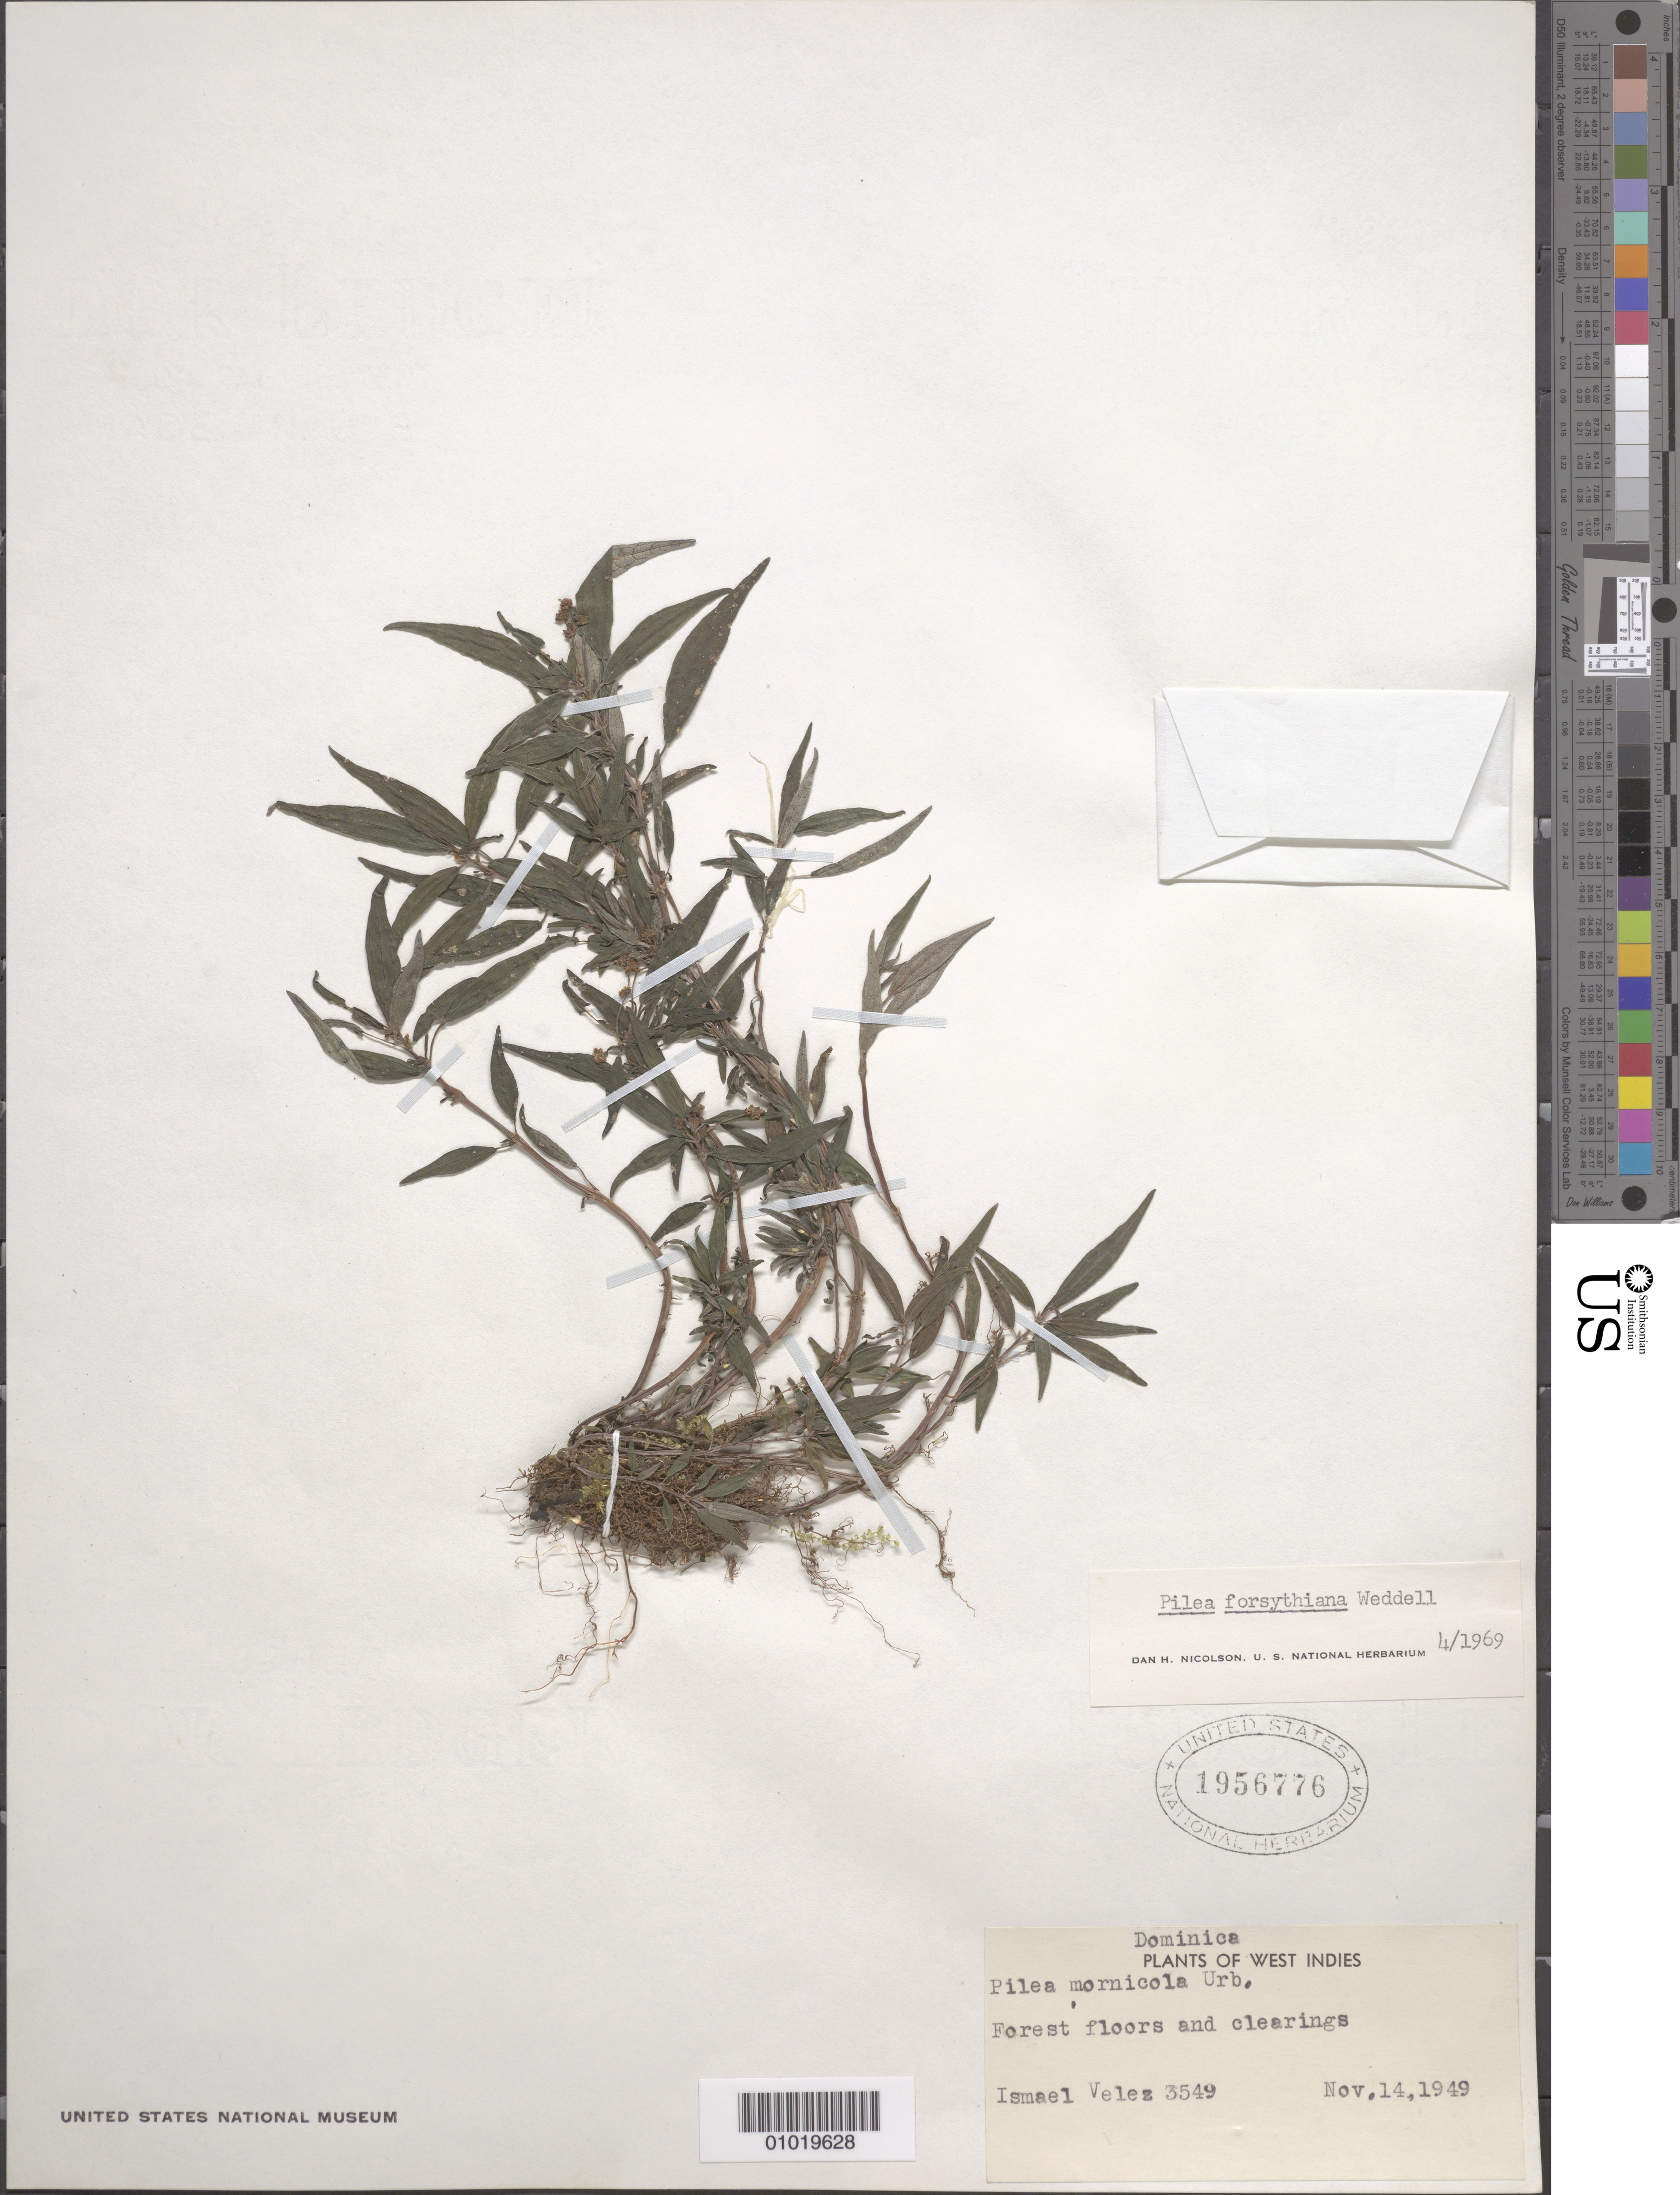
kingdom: Plantae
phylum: Tracheophyta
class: Magnoliopsida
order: Rosales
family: Urticaceae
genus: Pilea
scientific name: Pilea forsythiana var. forsythiana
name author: Wedd.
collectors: I. Velez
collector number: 3549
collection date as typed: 14 Nov 1949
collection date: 1949-11-14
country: Dominica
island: Dominica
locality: Forest floors and clearings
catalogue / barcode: US 1956776